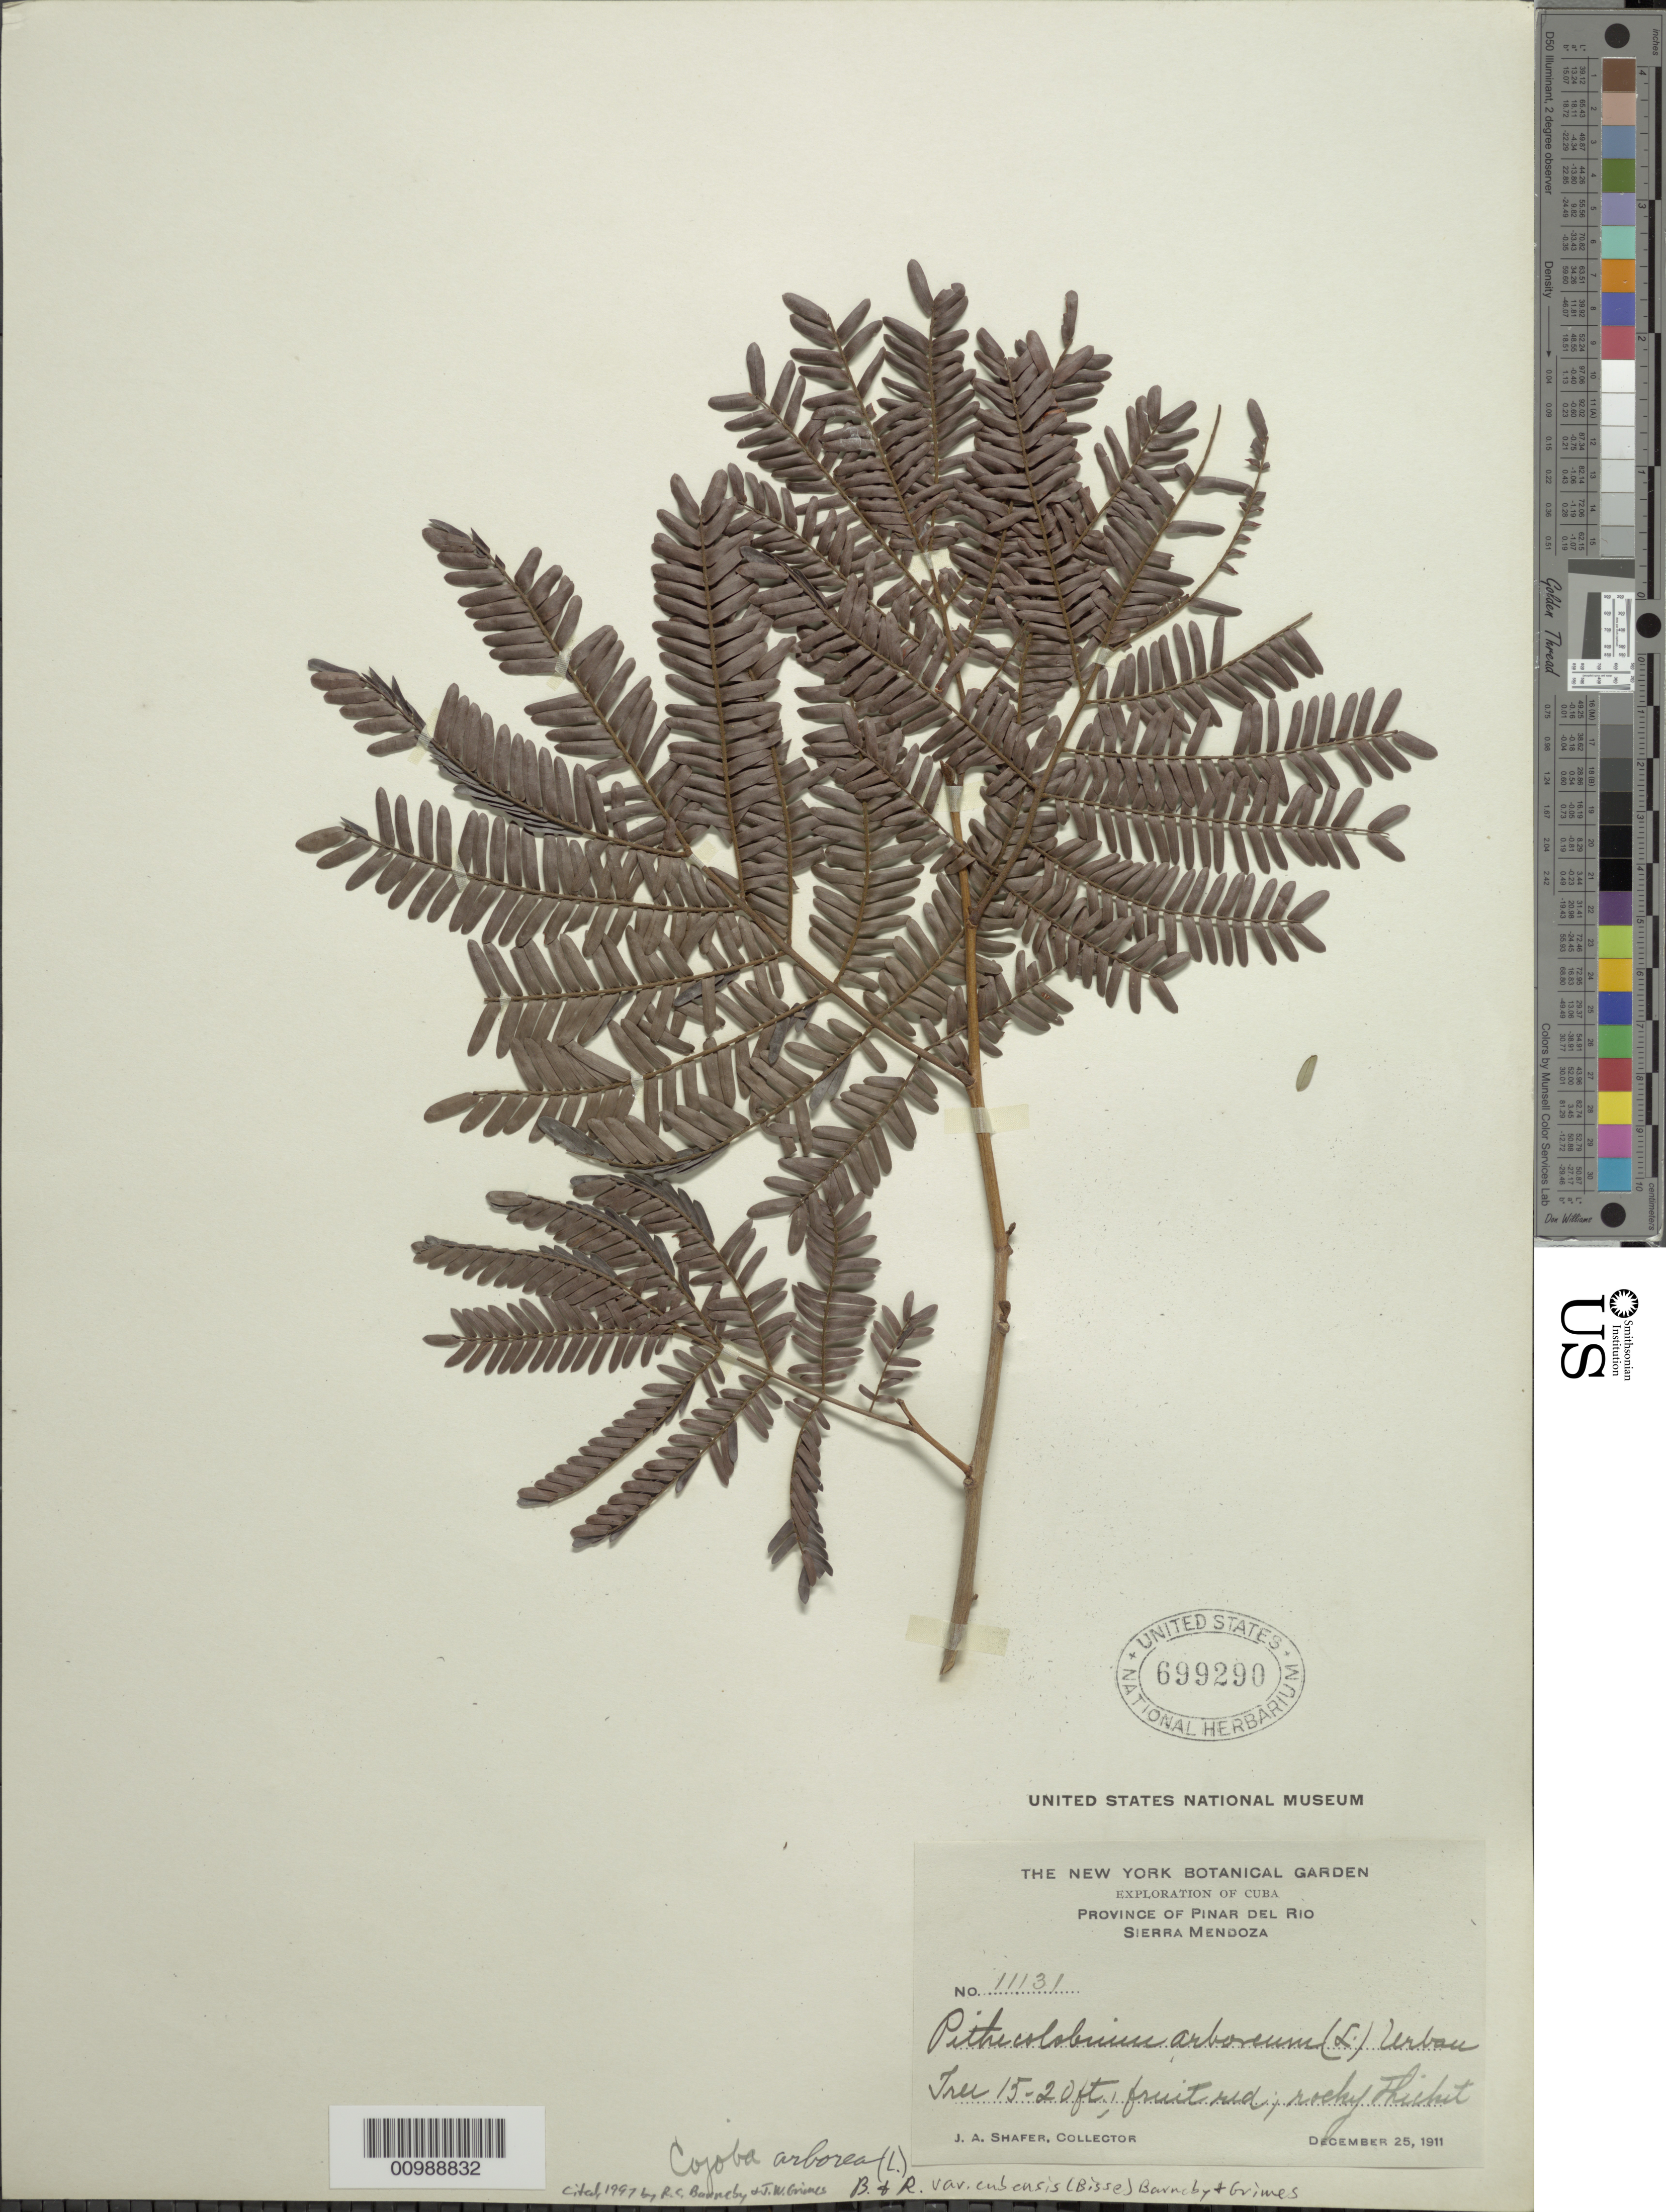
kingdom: Plantae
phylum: Tracheophyta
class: Magnoliopsida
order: Fabales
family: Fabaceae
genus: Cojoba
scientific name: Cojoba arborea var. cubensis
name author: (Bisse) Barneby & J.W. Grimes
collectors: J. A. Shafer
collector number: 11131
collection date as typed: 25 Dec 1911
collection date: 1911-12-25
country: Cuba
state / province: Pinar del Rio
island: Cuba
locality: Sierra Mendoza; rocky thicket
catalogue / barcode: US 699290